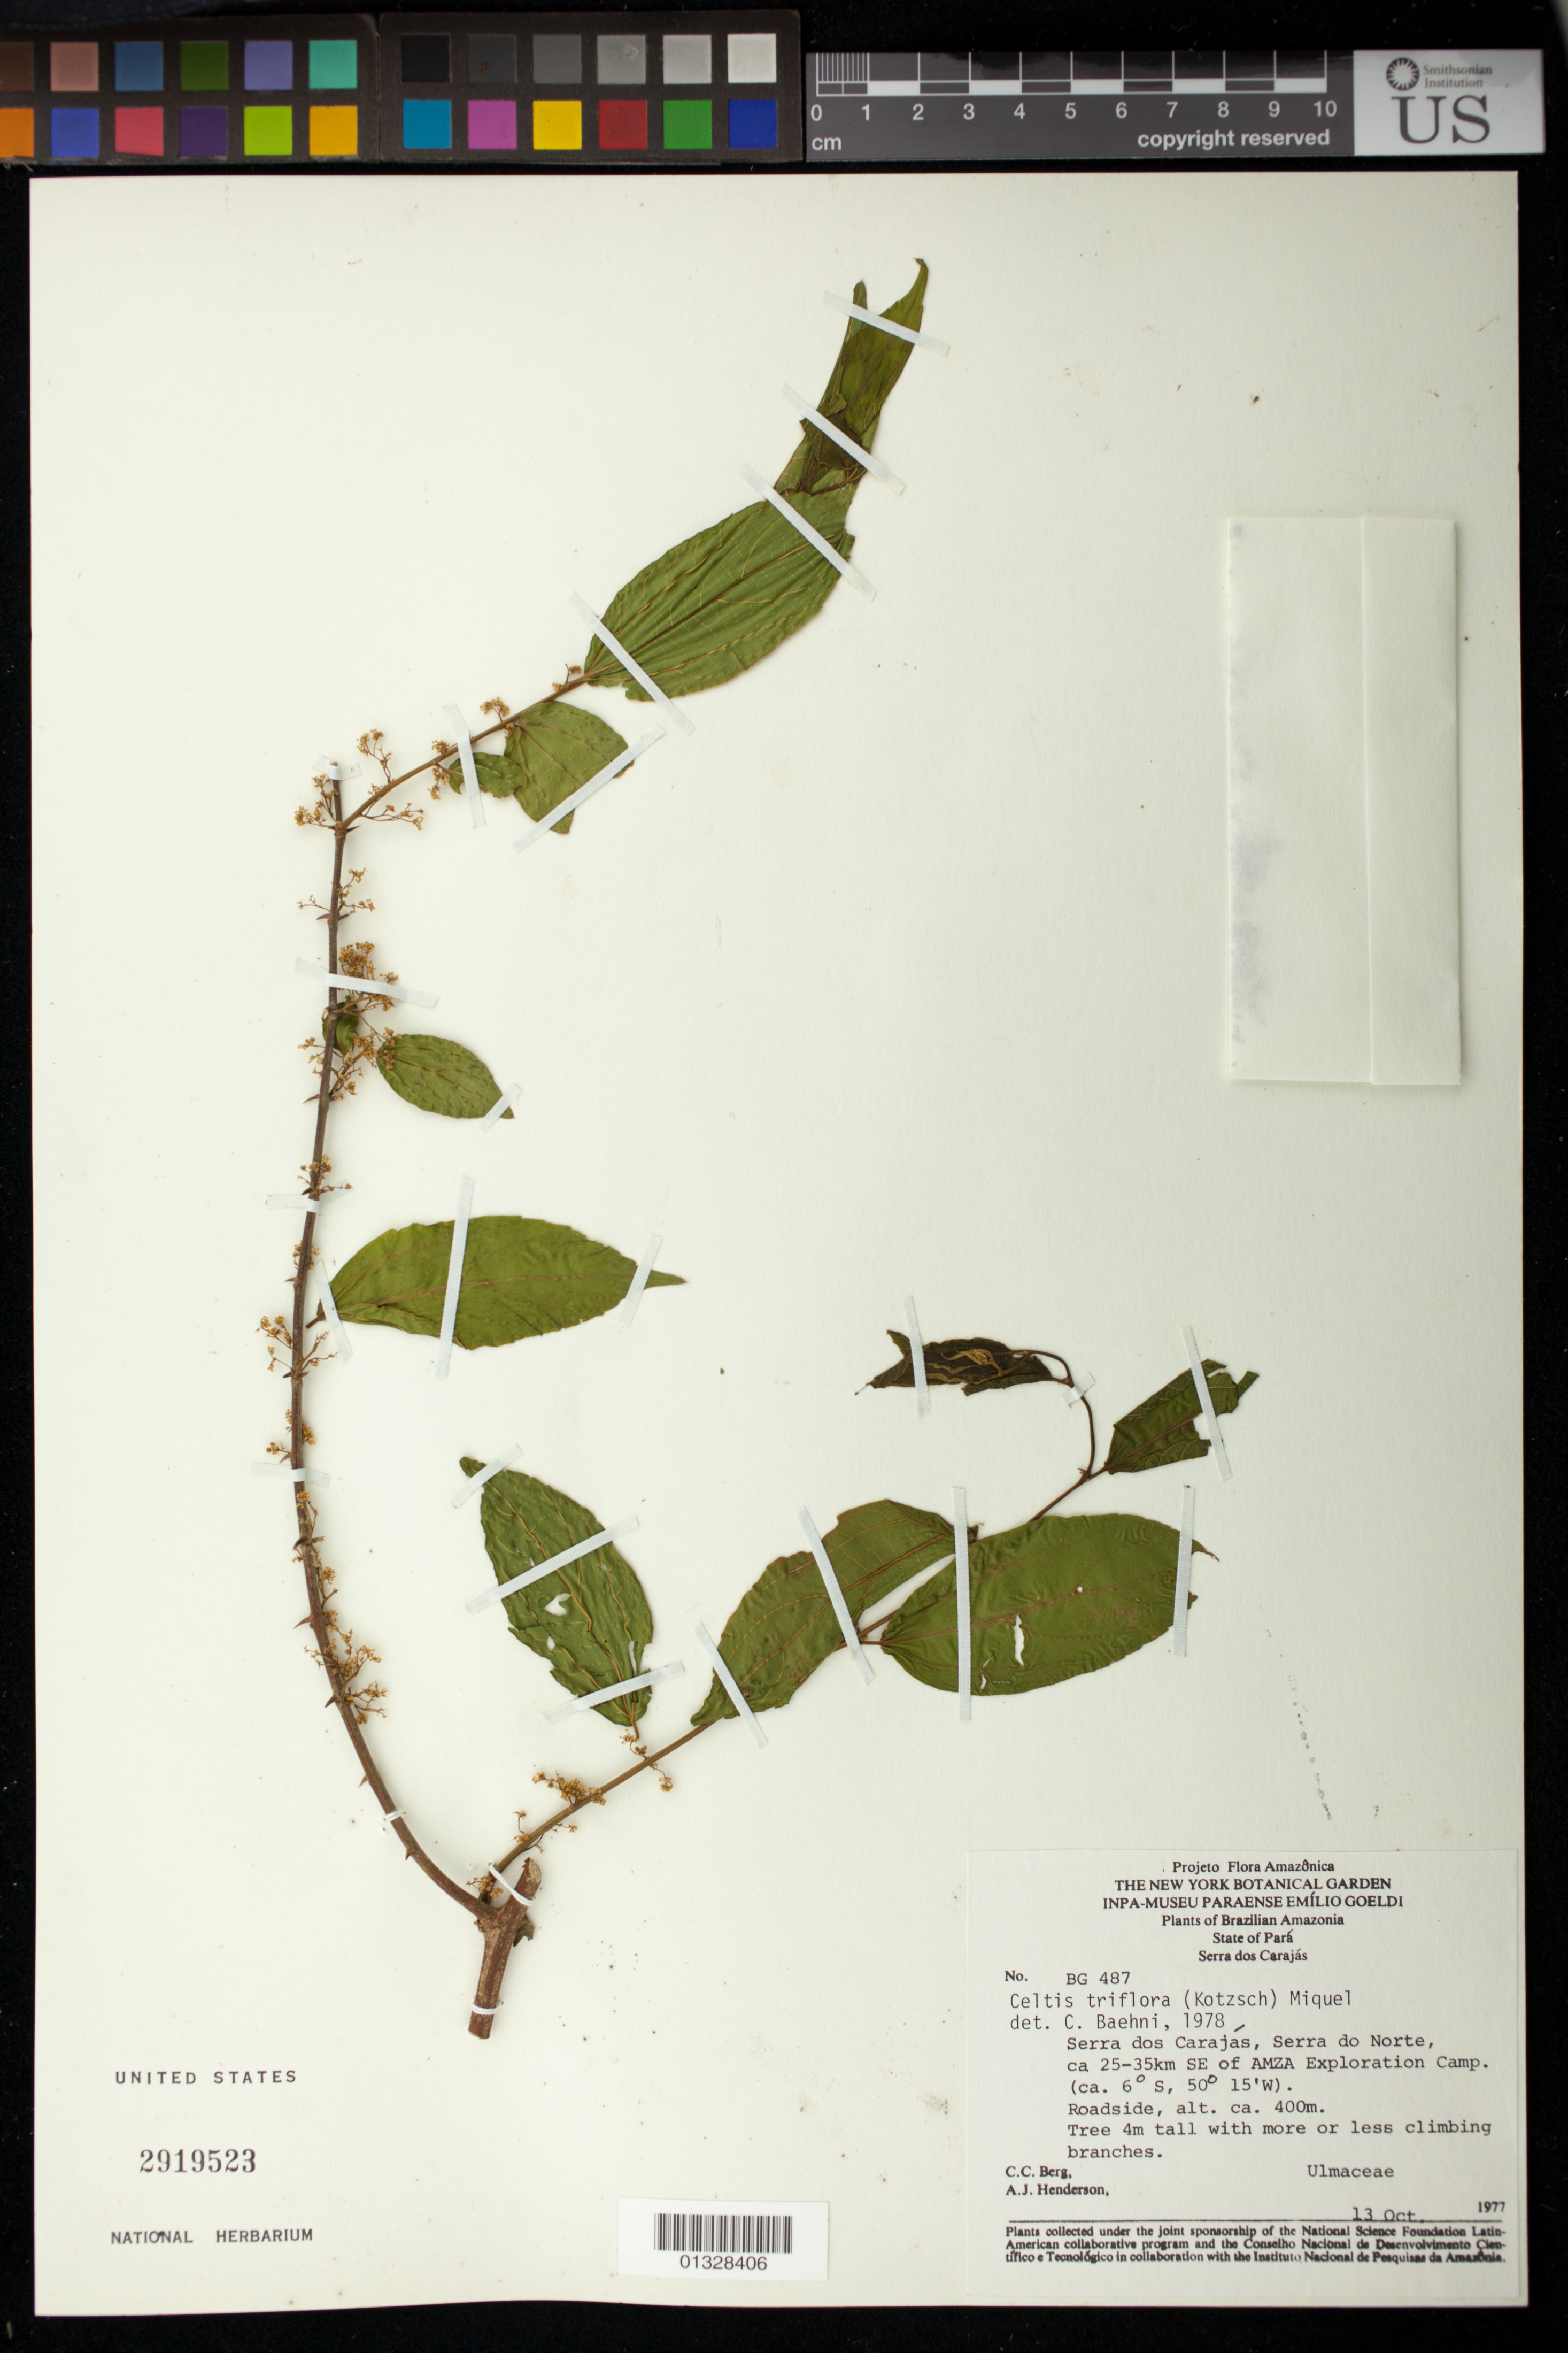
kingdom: Plantae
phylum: Tracheophyta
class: Magnoliopsida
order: Rosales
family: Cannabaceae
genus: Celtis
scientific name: Celtis triflora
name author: (Klotzsch) Ruiz ex Miq.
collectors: C. C. Berg & A. J. Henderson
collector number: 487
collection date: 1977-10-13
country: Brazil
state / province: Pará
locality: Serra dos Carajás, Serra do Norte. Ca. 25/35 Km SE of AMZA Exploration camp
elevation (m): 400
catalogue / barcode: US 2919523